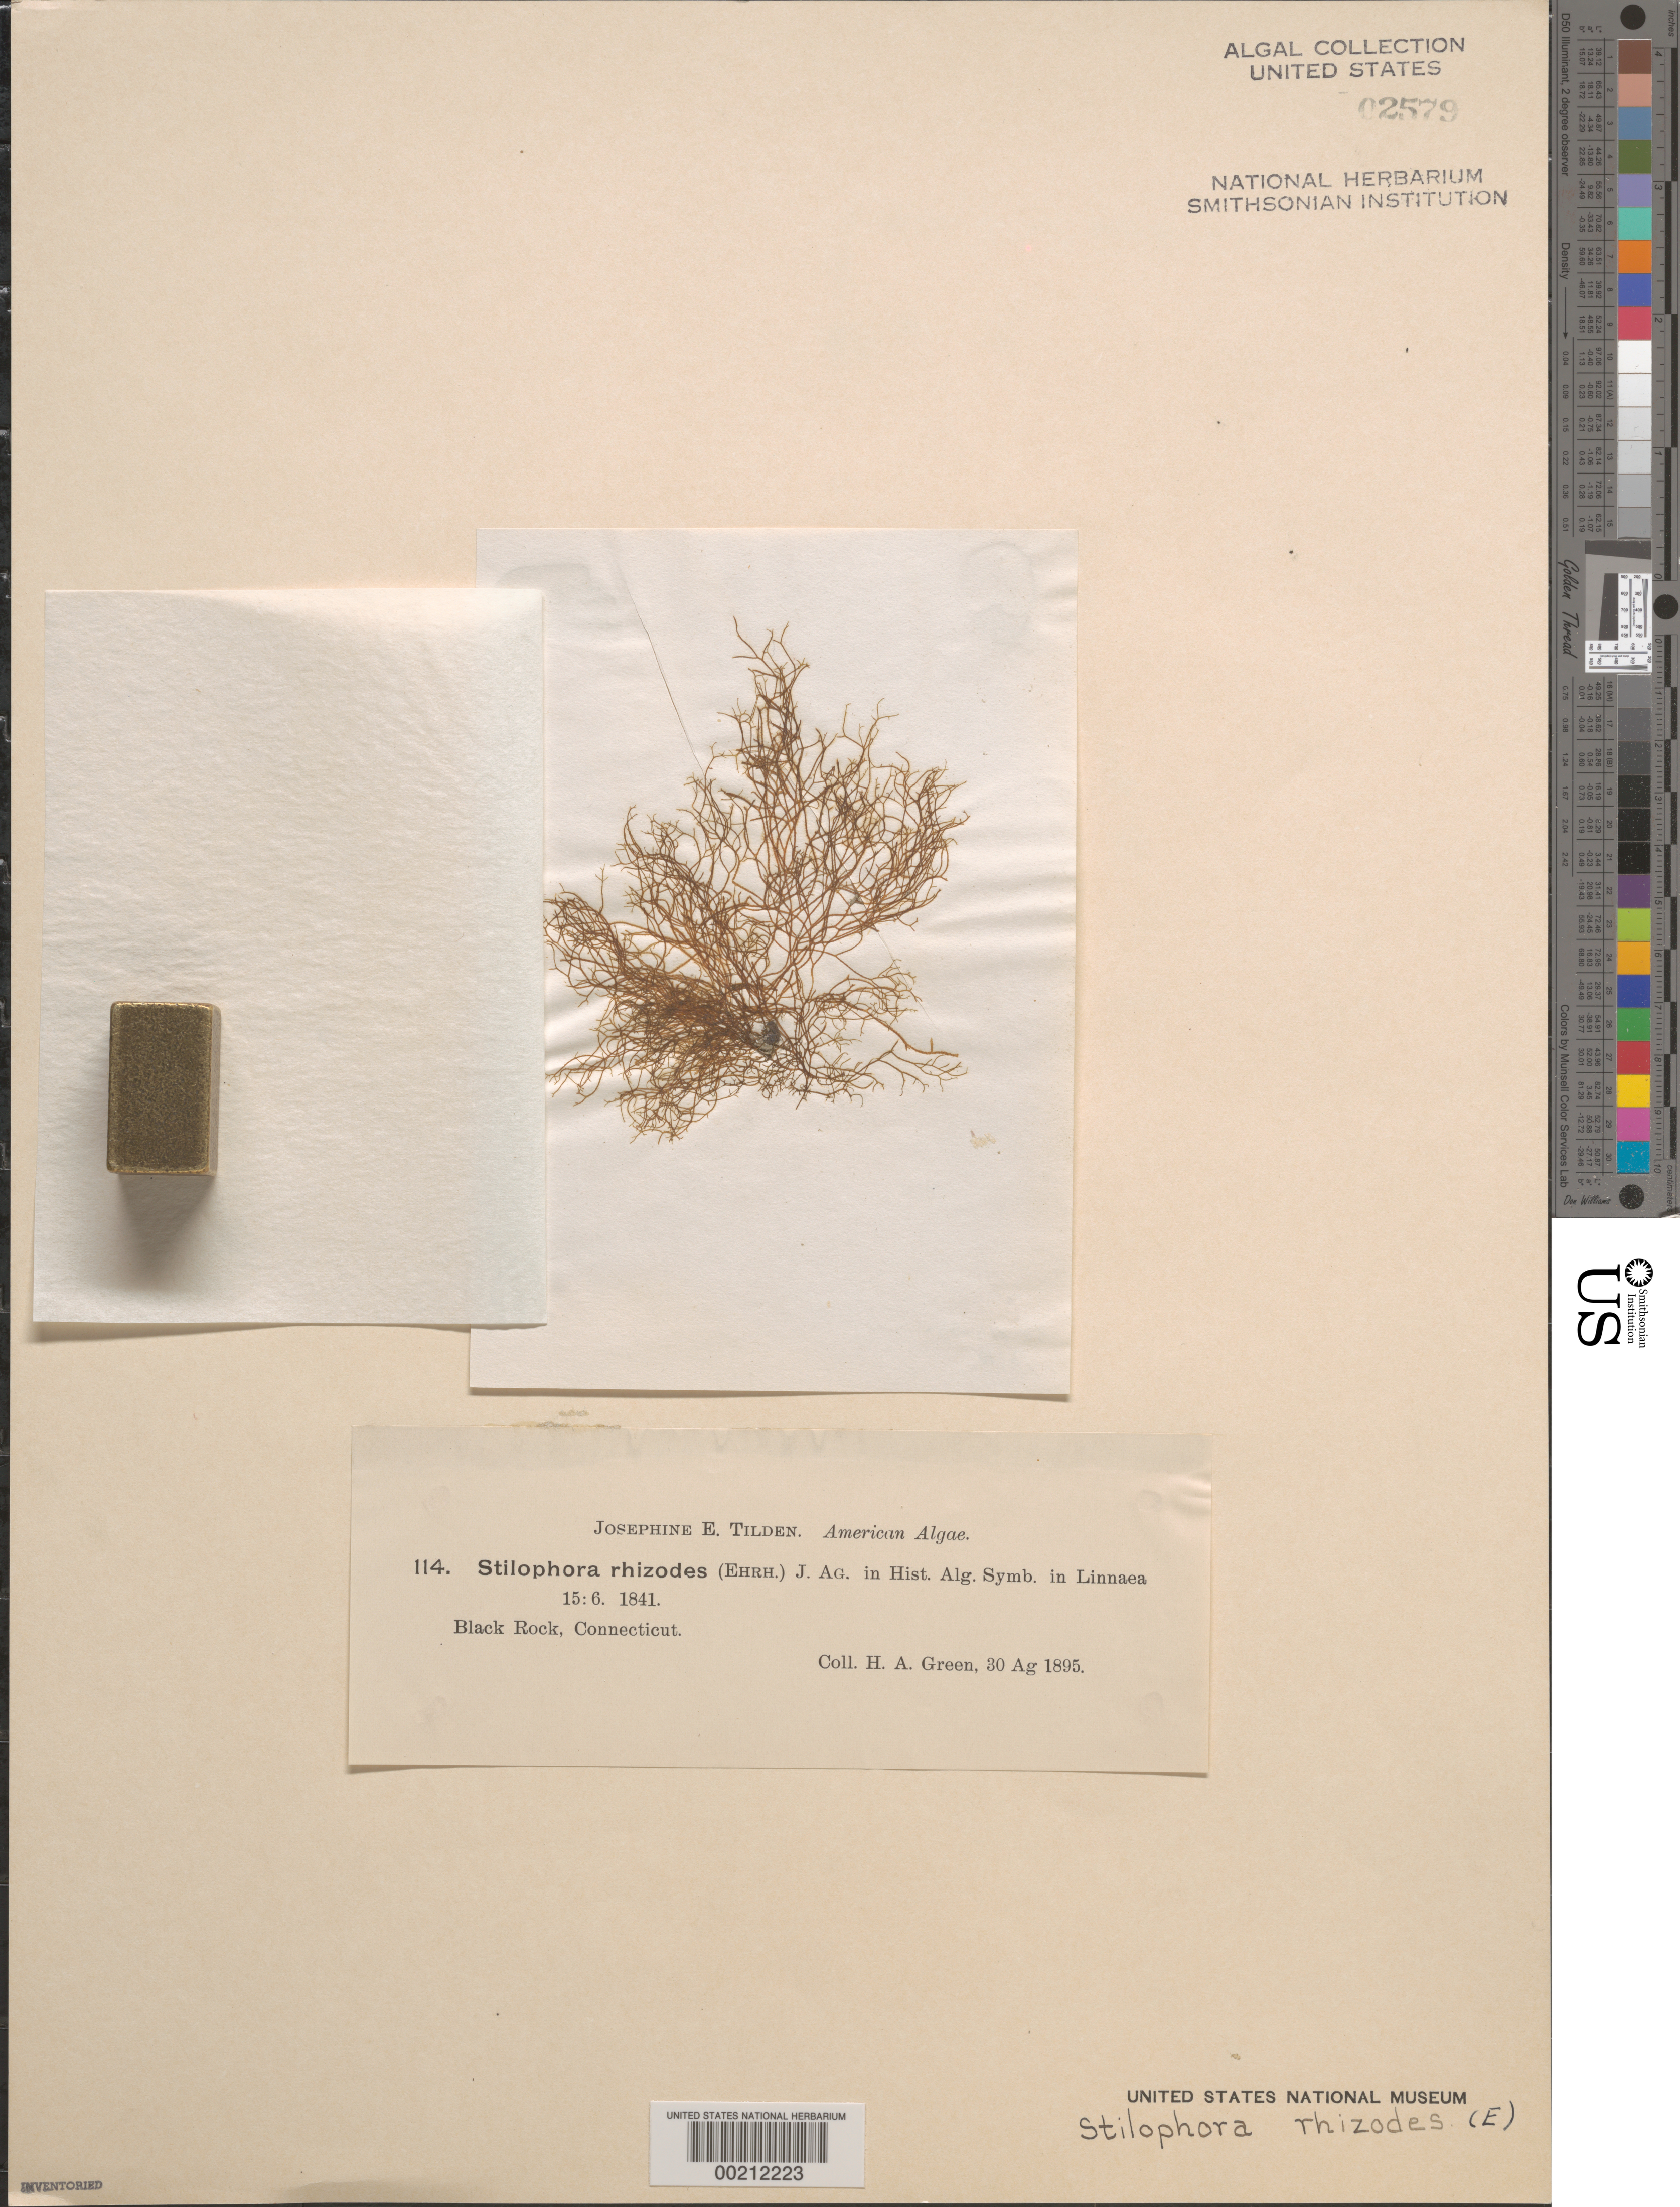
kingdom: Chromista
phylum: Ochrophyta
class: Phaeophyceae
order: Ectocarpales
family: Chordariaceae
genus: Stilophora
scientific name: Stilophora tenella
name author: (Esper) P.C. Silva in P.C. Silva et al.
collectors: H. Green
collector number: JET 114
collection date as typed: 30 Aug 1895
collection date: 1895-08-30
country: United States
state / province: Connecticut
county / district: Fairfield County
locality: Black Rock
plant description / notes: Tilden, American Algae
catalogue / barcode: US 2579